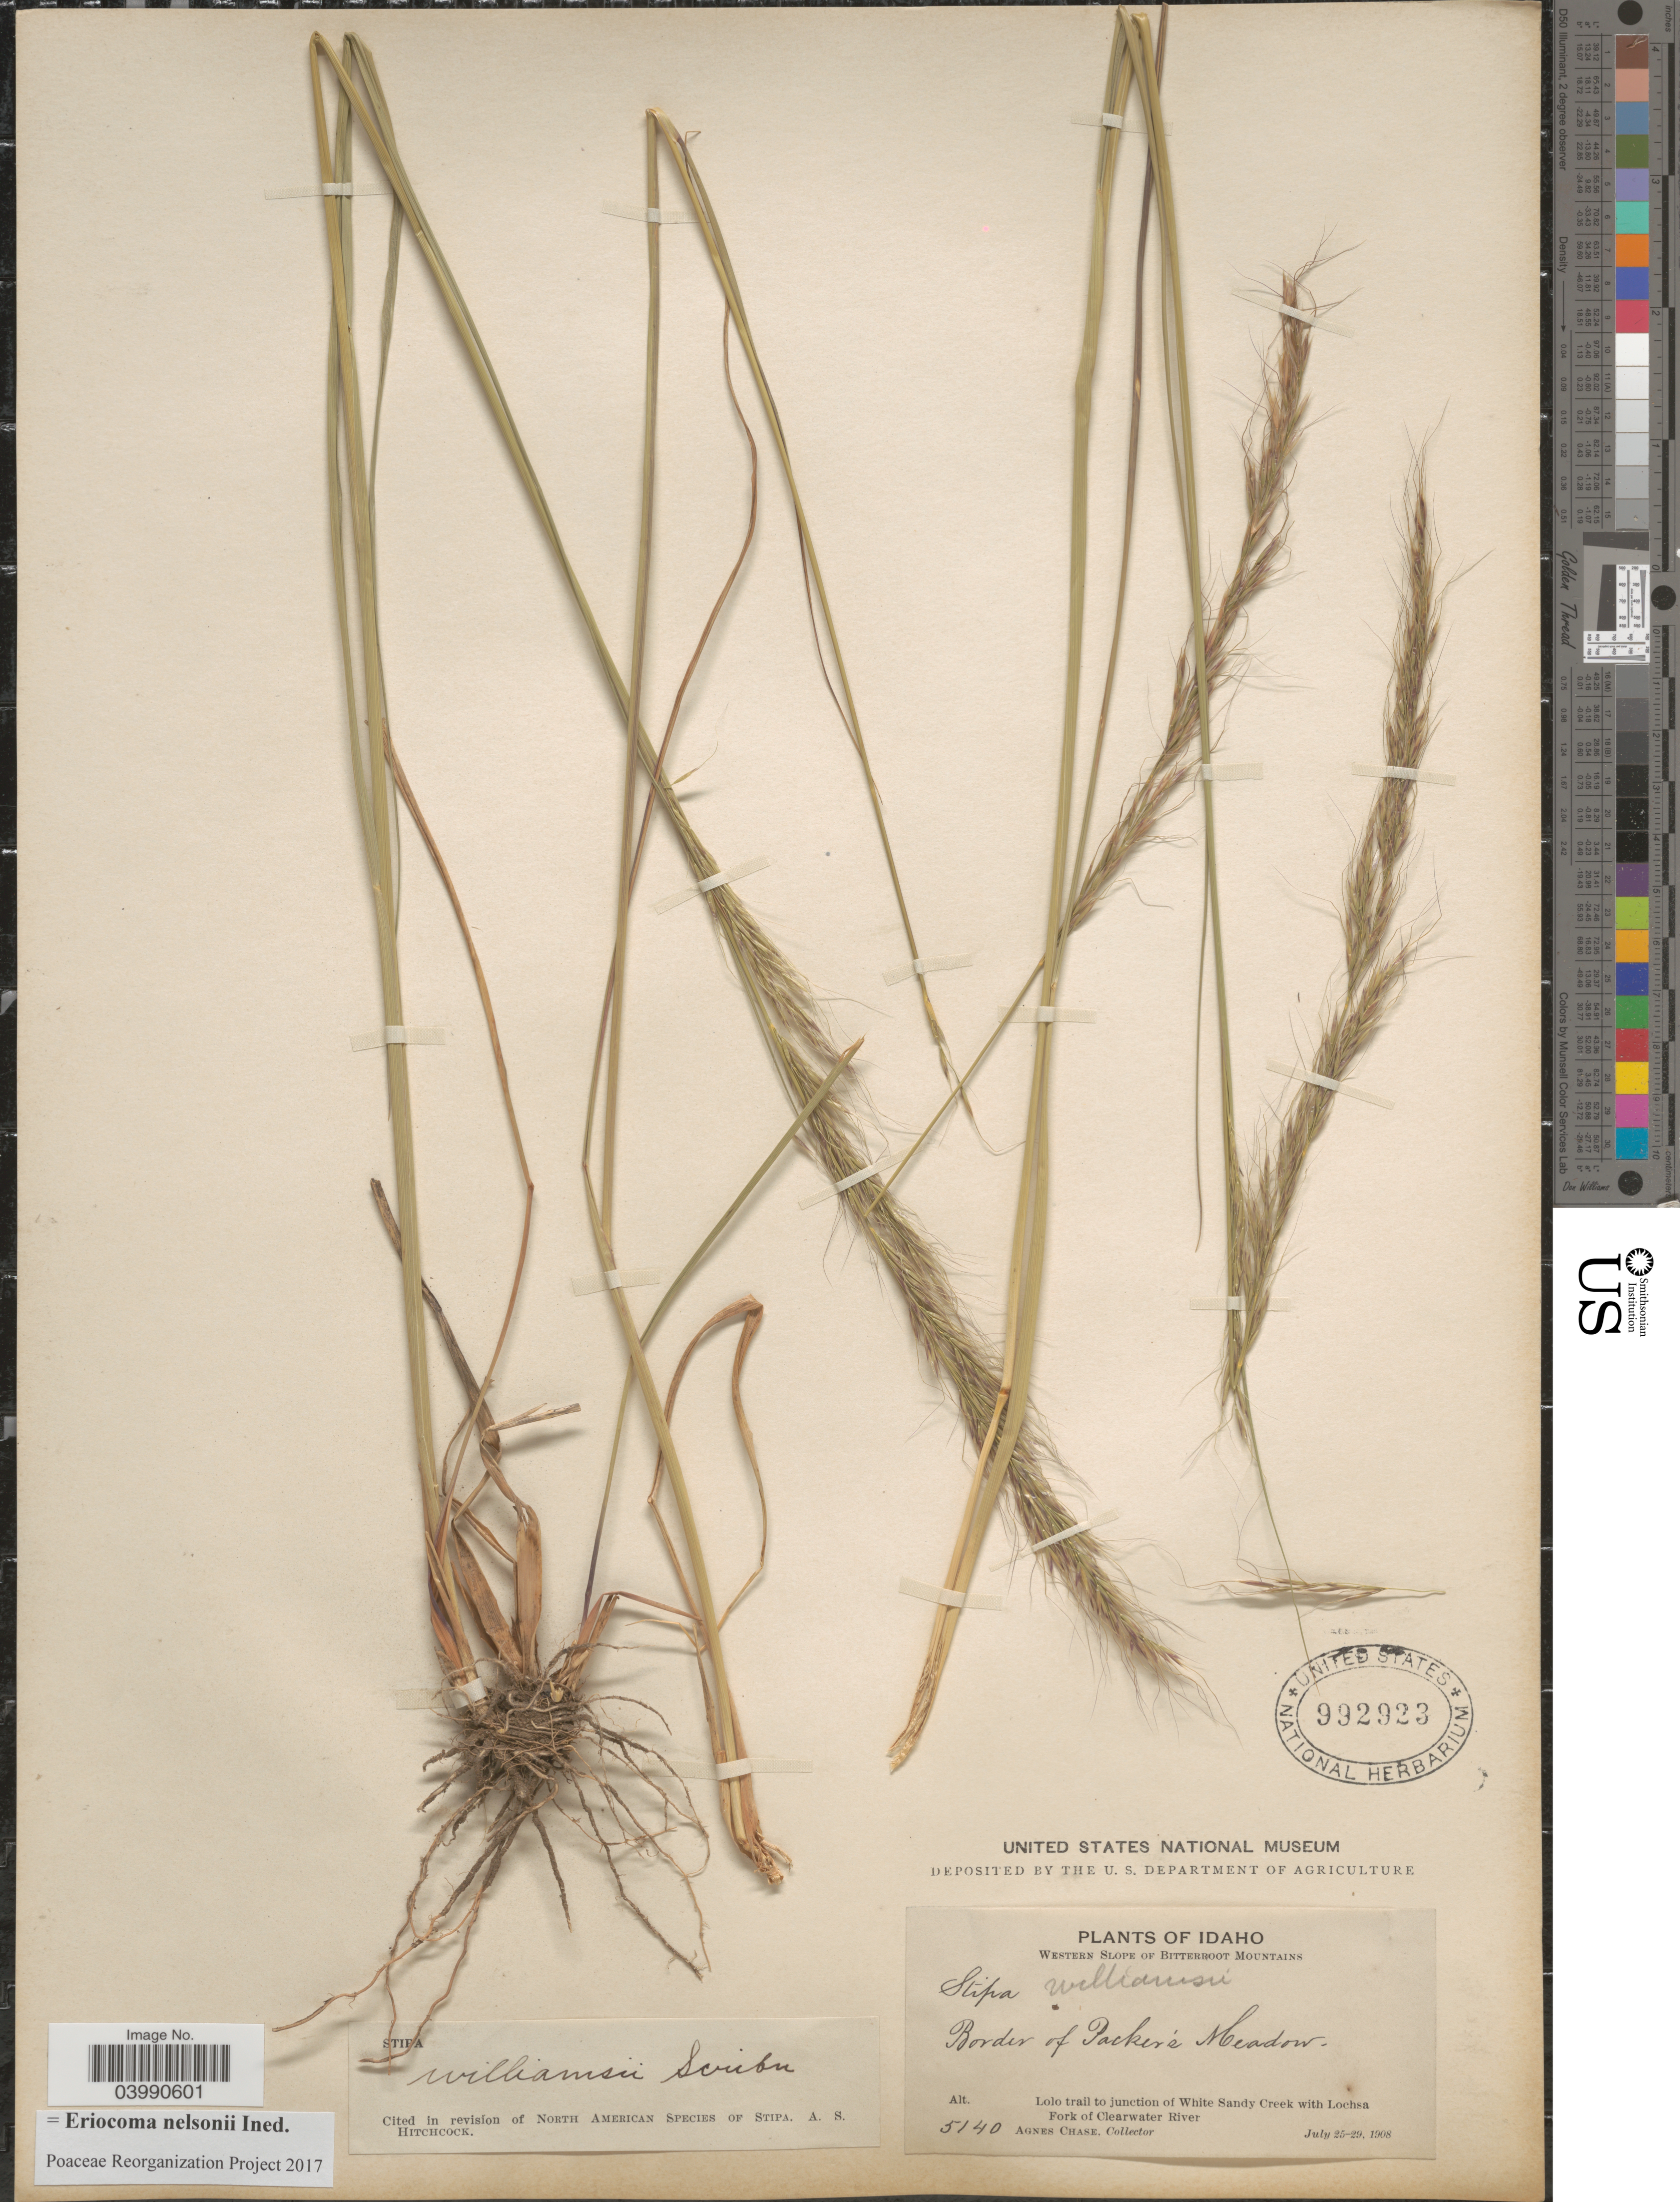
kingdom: Plantae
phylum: Tracheophyta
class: Liliopsida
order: Poales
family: Poaceae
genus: Eriocoma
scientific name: Eriocoma nelsonii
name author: (Scribn.) Romasch.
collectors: A. Chase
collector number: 5140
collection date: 1908-07-25/1908-07-29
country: United States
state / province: Idaho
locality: Western slope of Bitterroot Mountains. Border of Packer's Meadow. Lolo trail to junction of White Sandy Creek with Lochsa Fork of Clearwater River.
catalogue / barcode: US 992923